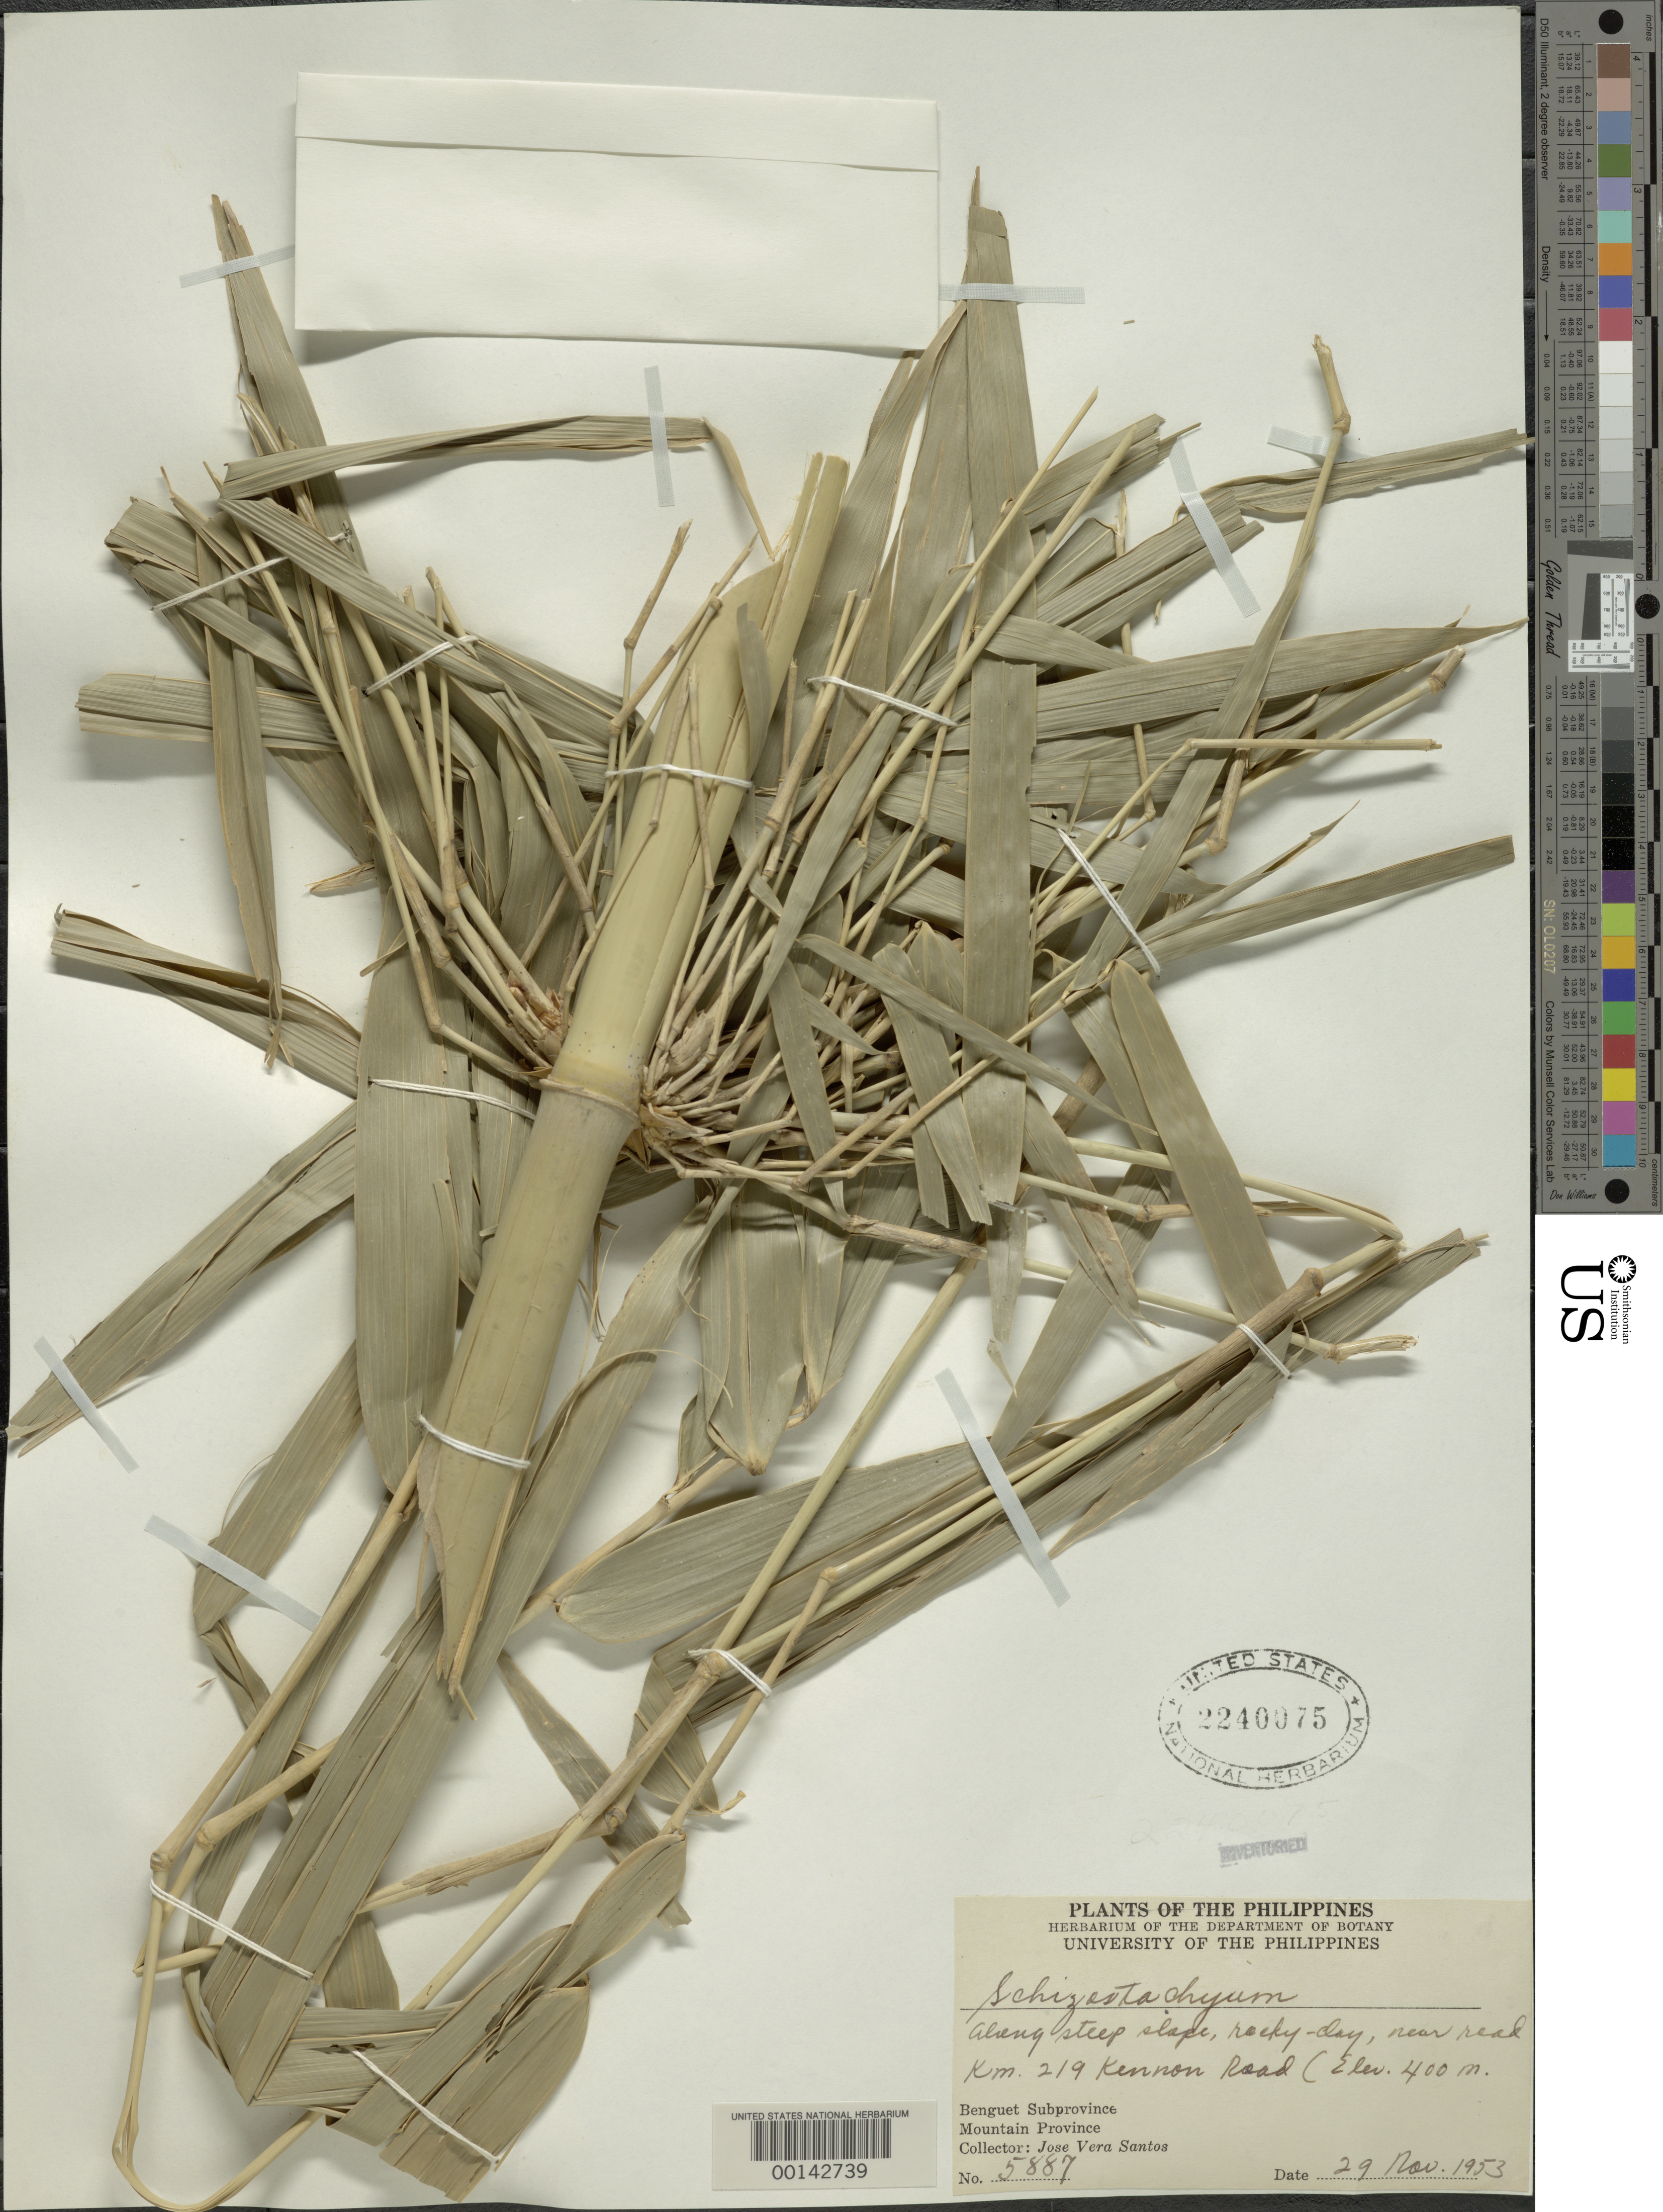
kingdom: Plantae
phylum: Tracheophyta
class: Liliopsida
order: Poales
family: Poaceae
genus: Schizostachyum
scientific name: Schizostachyum sp.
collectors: J. V. Santos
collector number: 5887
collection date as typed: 29 Nov 1953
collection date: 1953-11-29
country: Philippines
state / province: Cordillera (Administrative Region)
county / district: Benguet / Mountain Provice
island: Luzon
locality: Kennon rd.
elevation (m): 400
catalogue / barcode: US 2240075